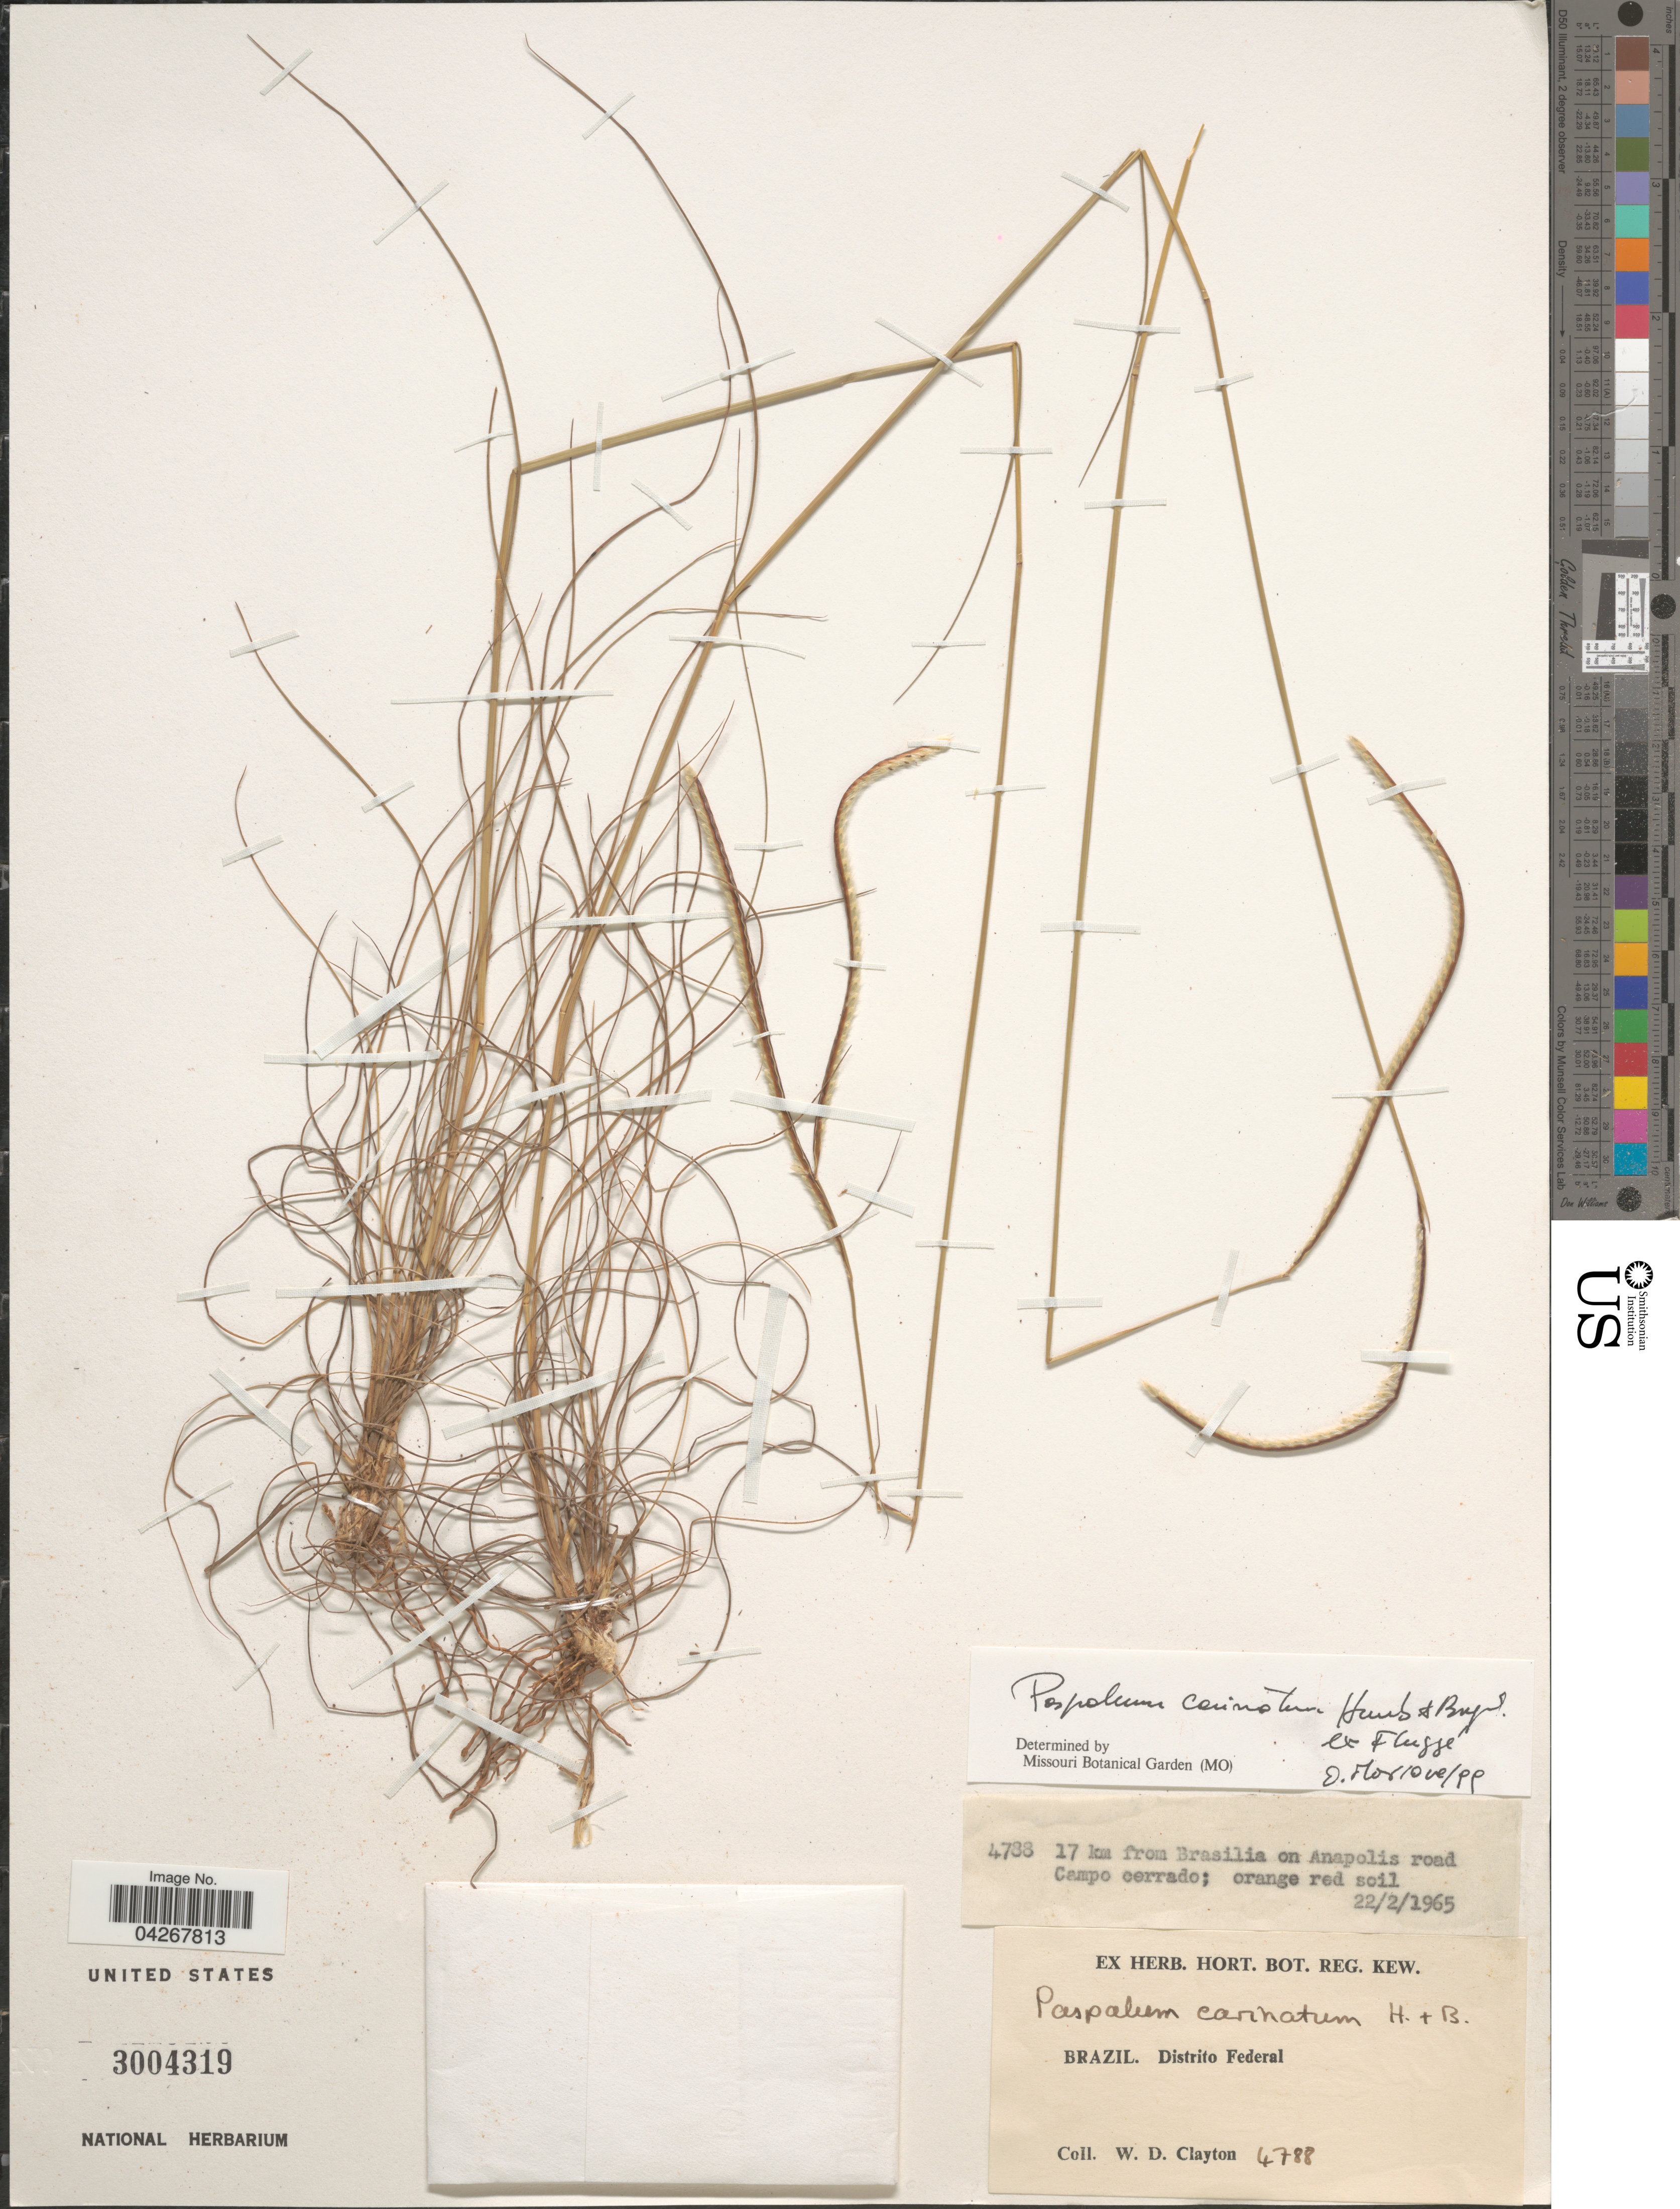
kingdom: Plantae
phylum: Tracheophyta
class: Liliopsida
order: Poales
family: Poaceae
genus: Paspalum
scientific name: Paspalum carinatum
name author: Humb. & Bonpl. ex Flüggé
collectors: W. D. Clayton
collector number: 4788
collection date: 1965-02-22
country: Mexico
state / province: Distrito Federal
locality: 17km from Brasilia on Anapolis road. Distrito Federal.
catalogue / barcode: US 3004319